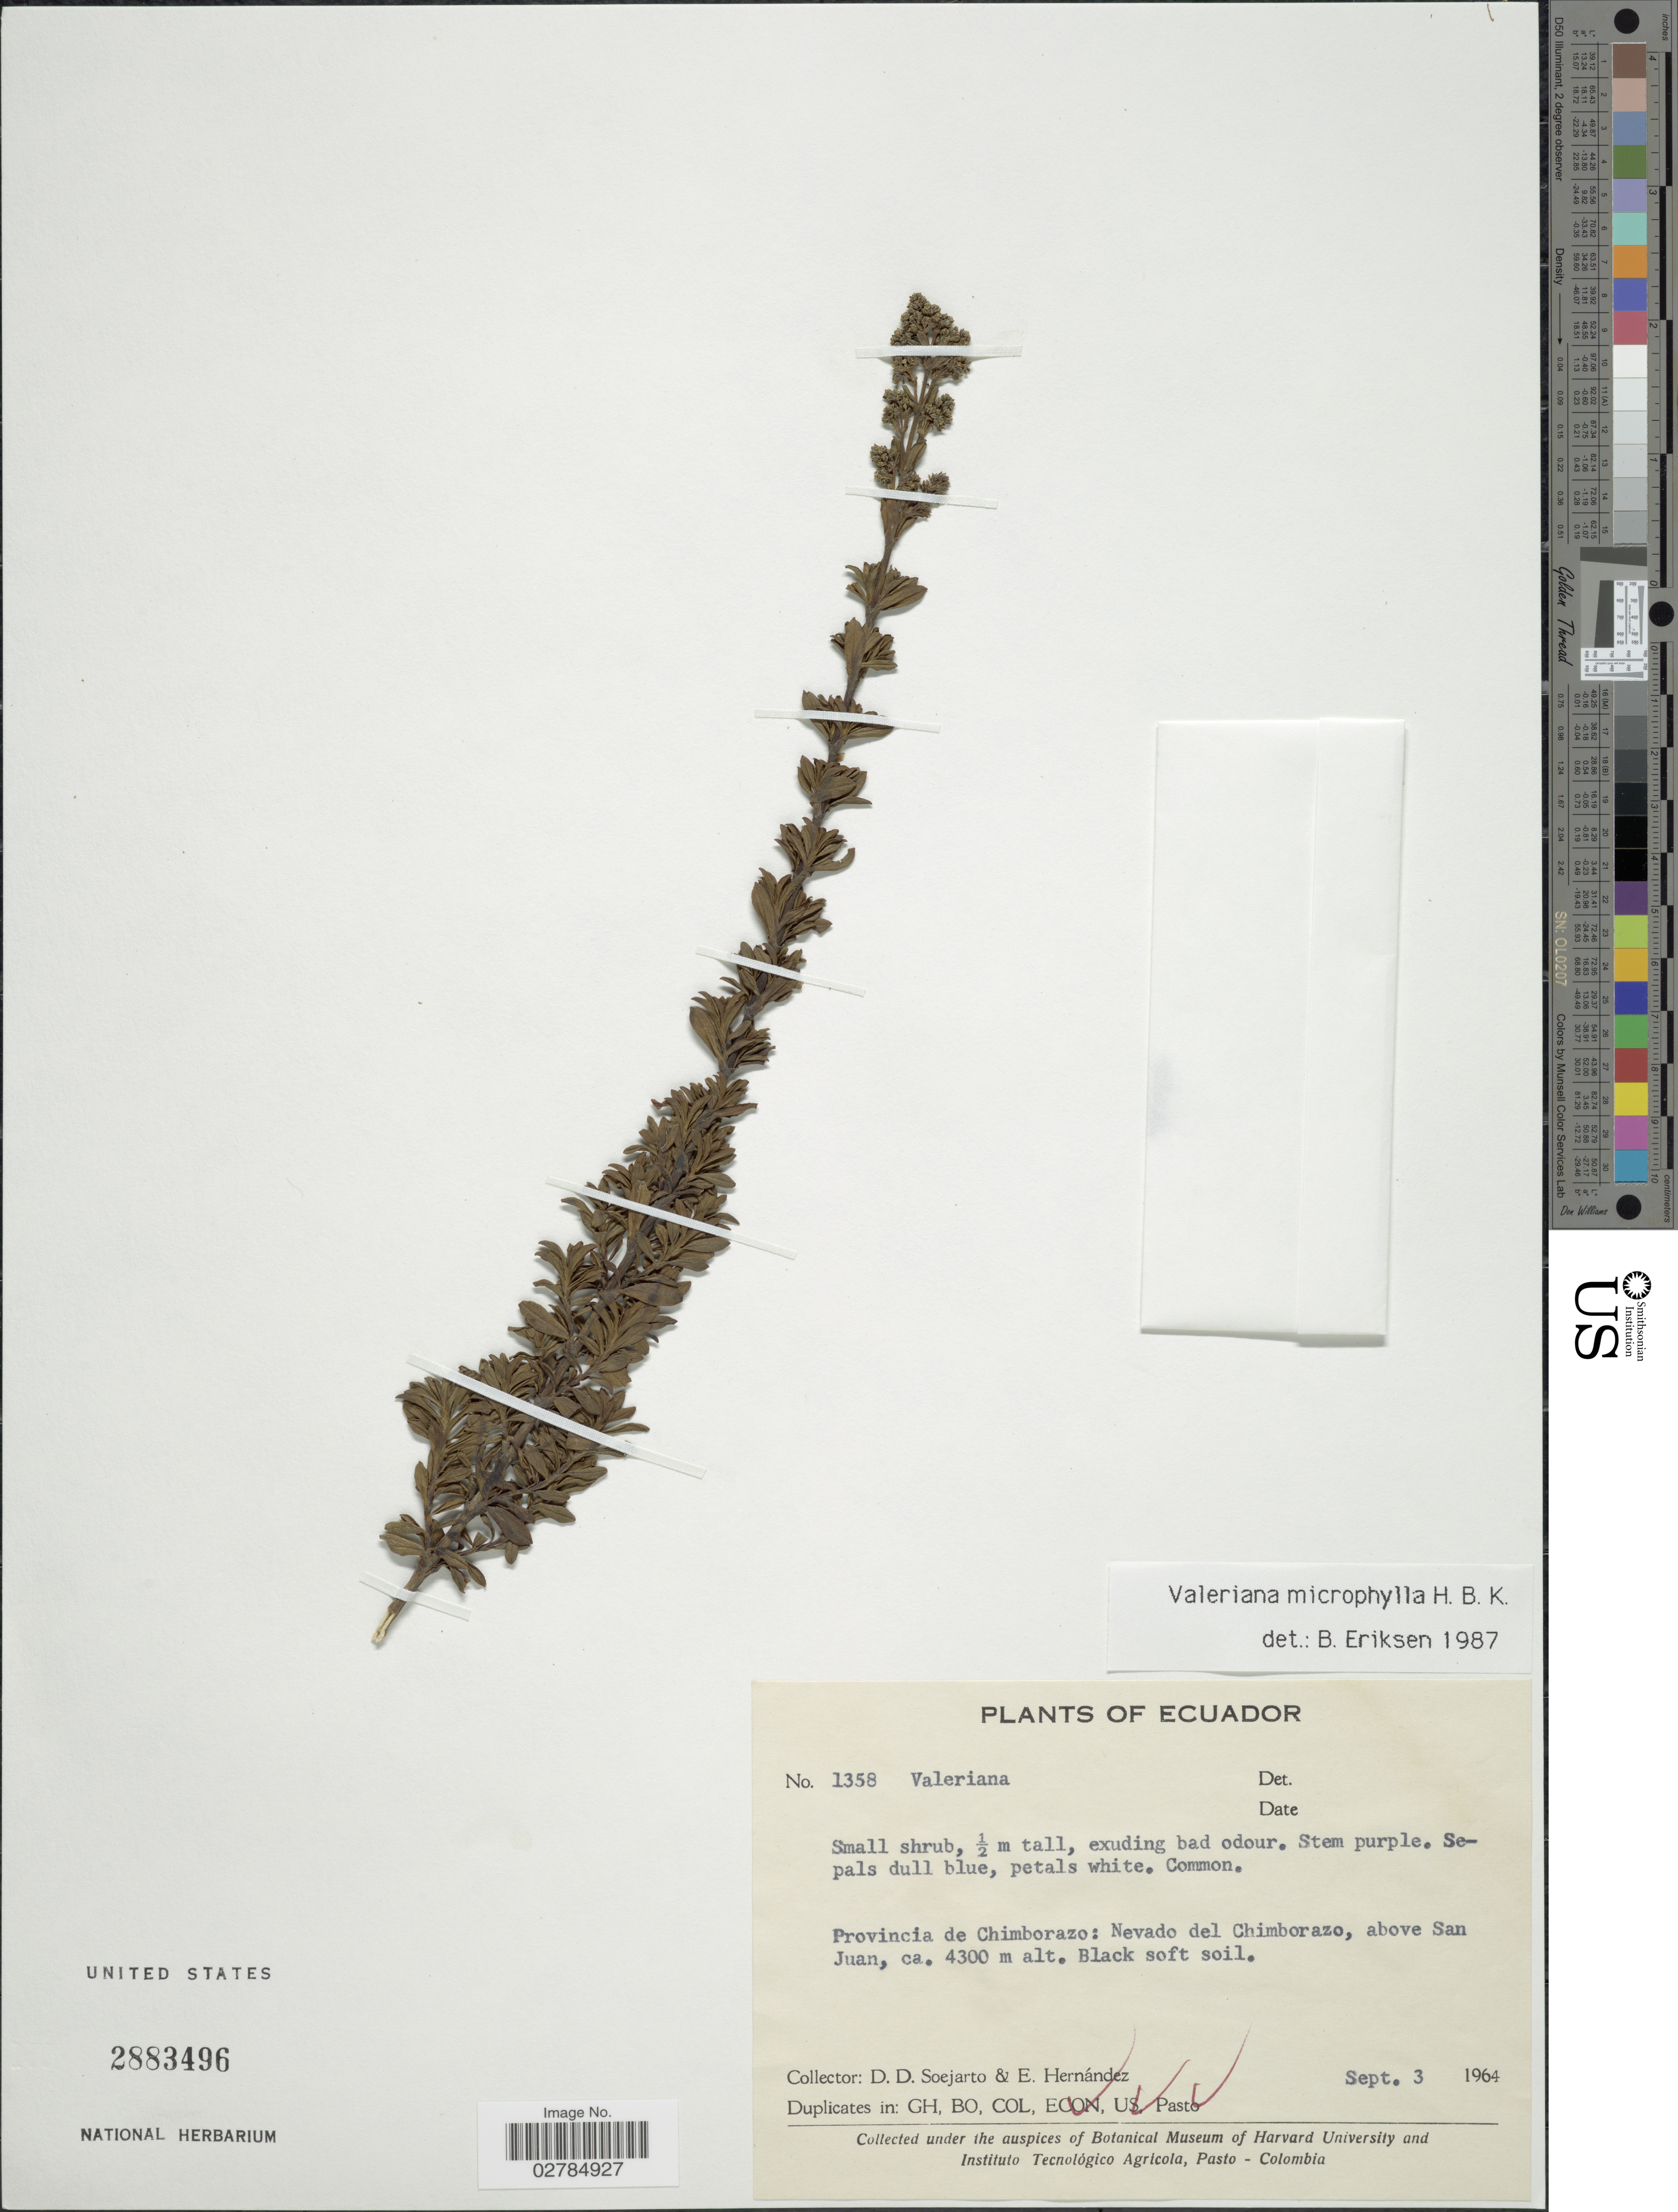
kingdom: Plantae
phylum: Tracheophyta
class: Magnoliopsida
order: Dipsacales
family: Caprifoliaceae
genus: Valeriana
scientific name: Valeriana microphylla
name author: Kunth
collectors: E. Hernández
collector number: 1358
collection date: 1964-09-03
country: Ecuador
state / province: Chimborazo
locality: Nevado del Chimborazo, above San Juan.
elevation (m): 4300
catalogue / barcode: US 2883496